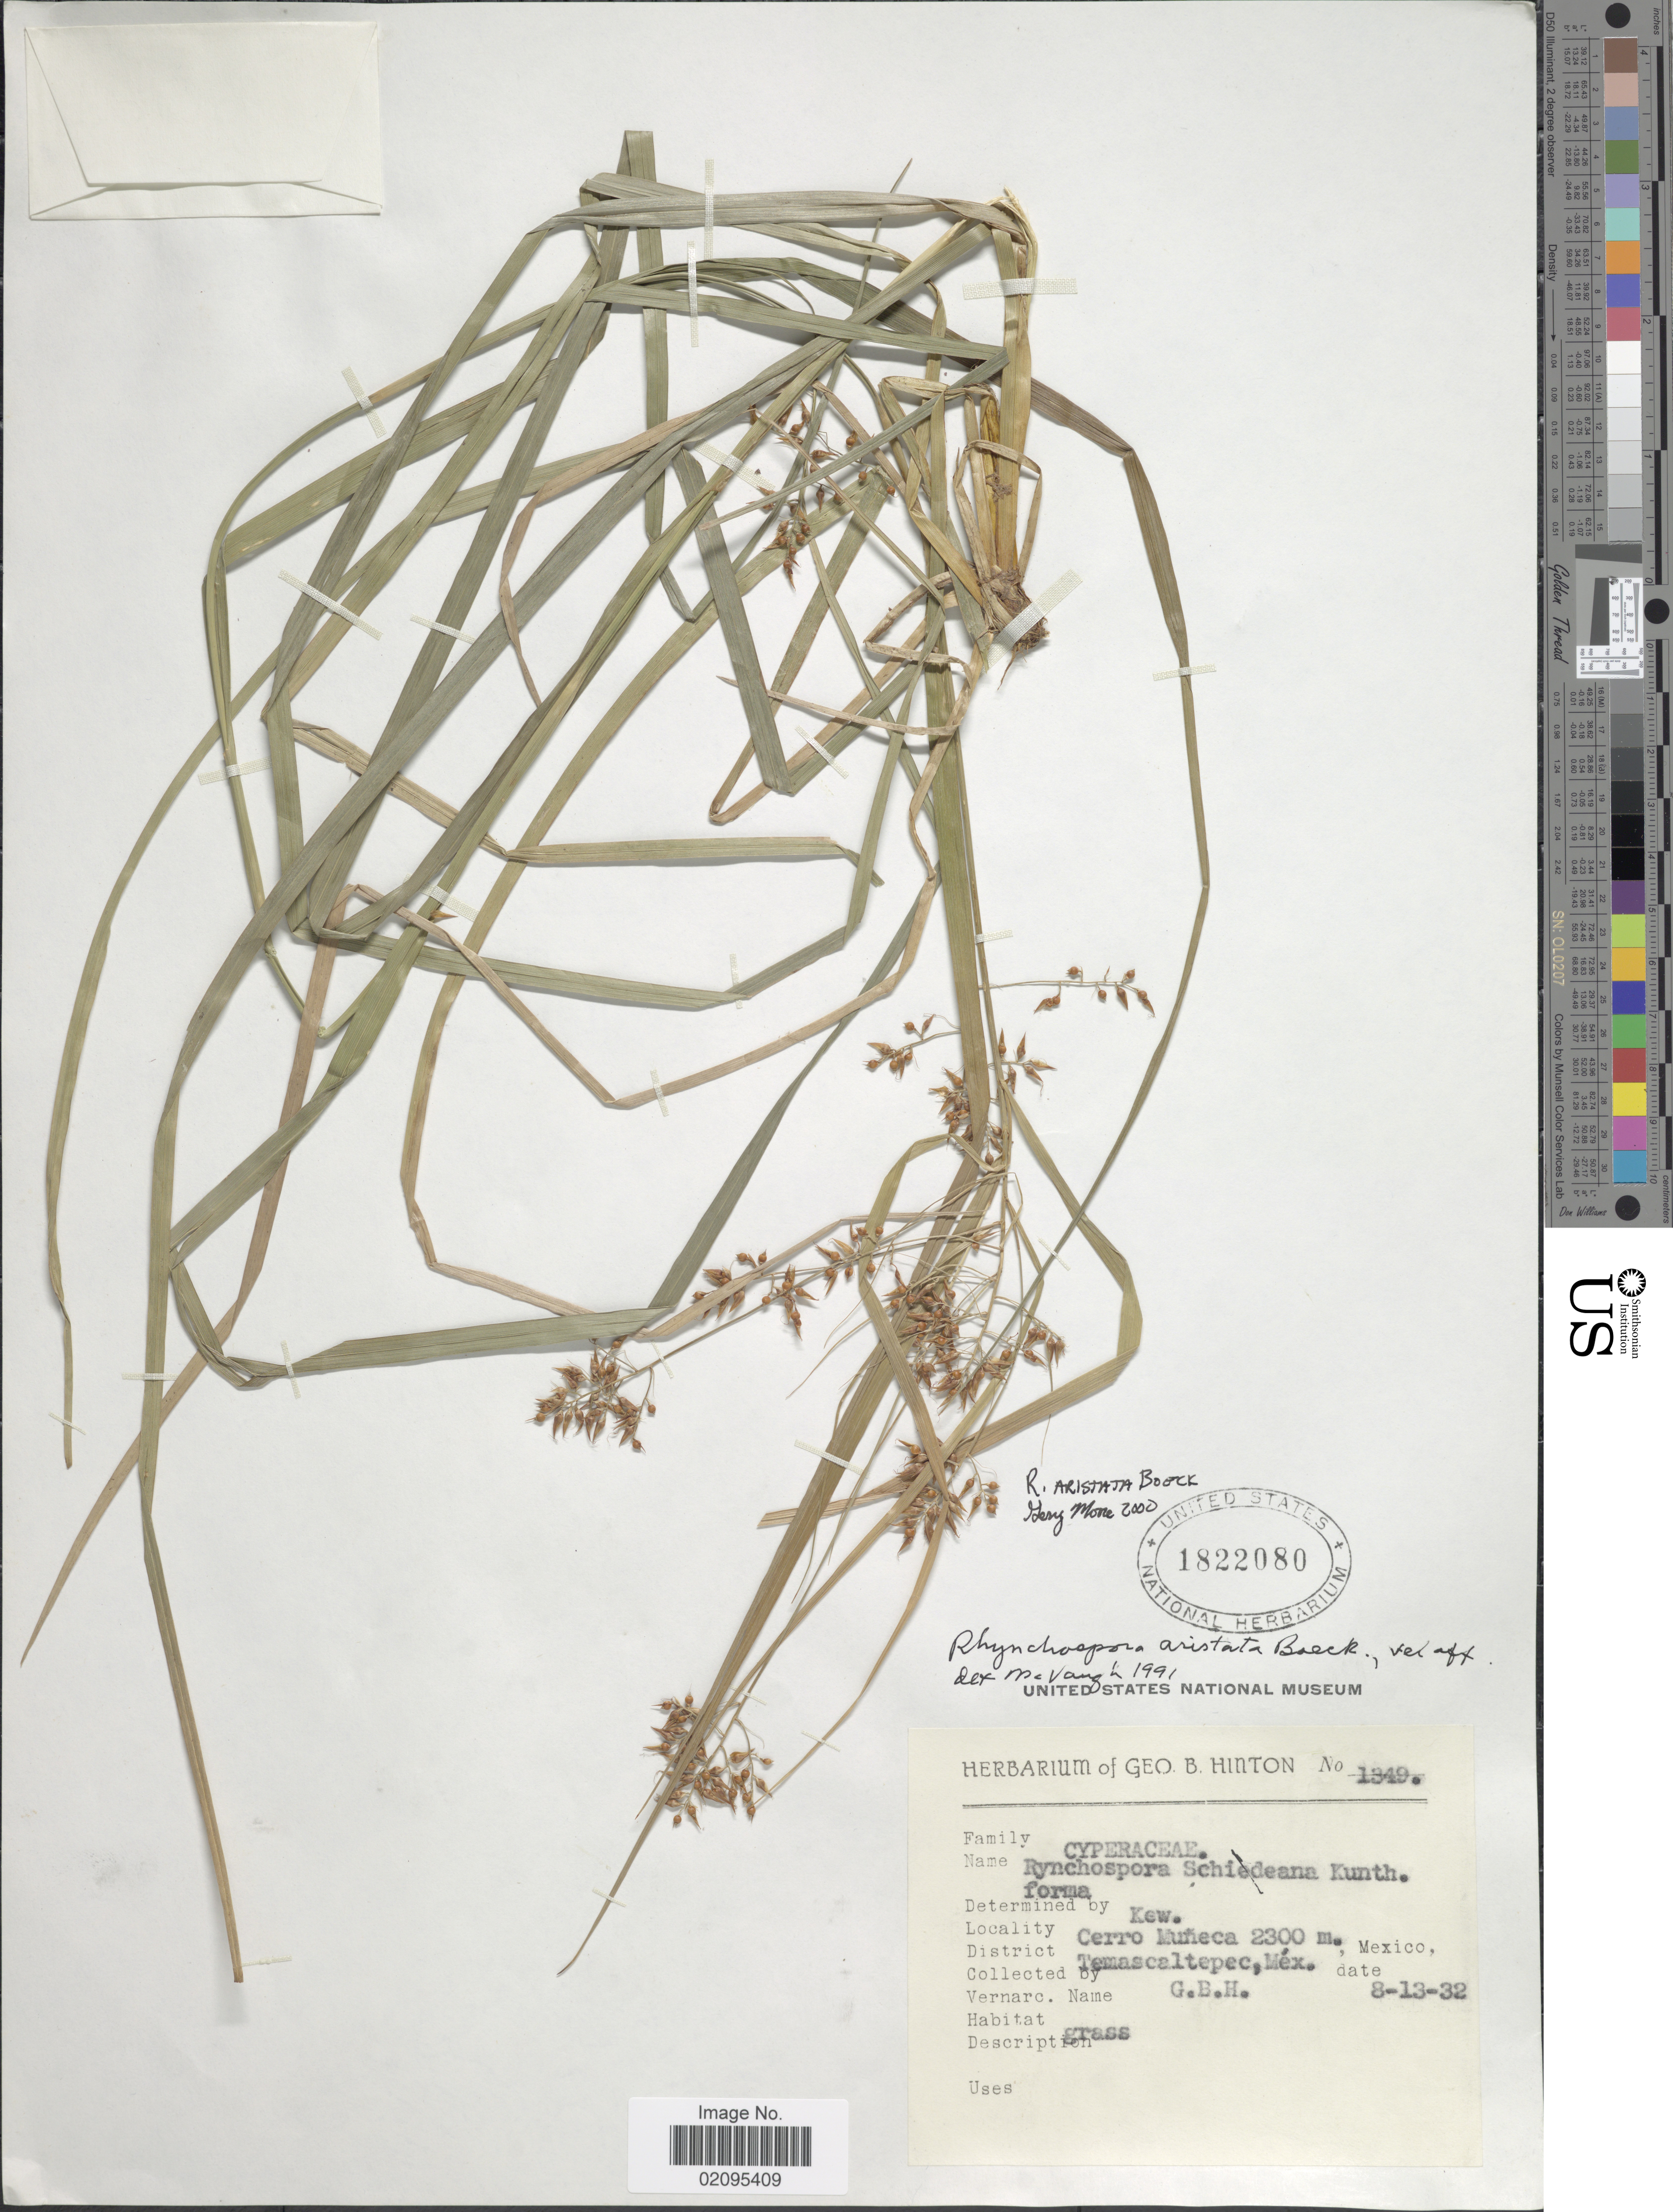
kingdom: Plantae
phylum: Tracheophyta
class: Liliopsida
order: Poales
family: Cyperaceae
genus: Rhynchospora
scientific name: Rhynchospora aristata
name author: Boeckeler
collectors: G. B. Hinton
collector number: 1349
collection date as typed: Transcribed d/m/y: 13/8/32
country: Mexico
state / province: México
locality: Cerro Muneca, District of Temascaltepec.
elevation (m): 2300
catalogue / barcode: US 1822080